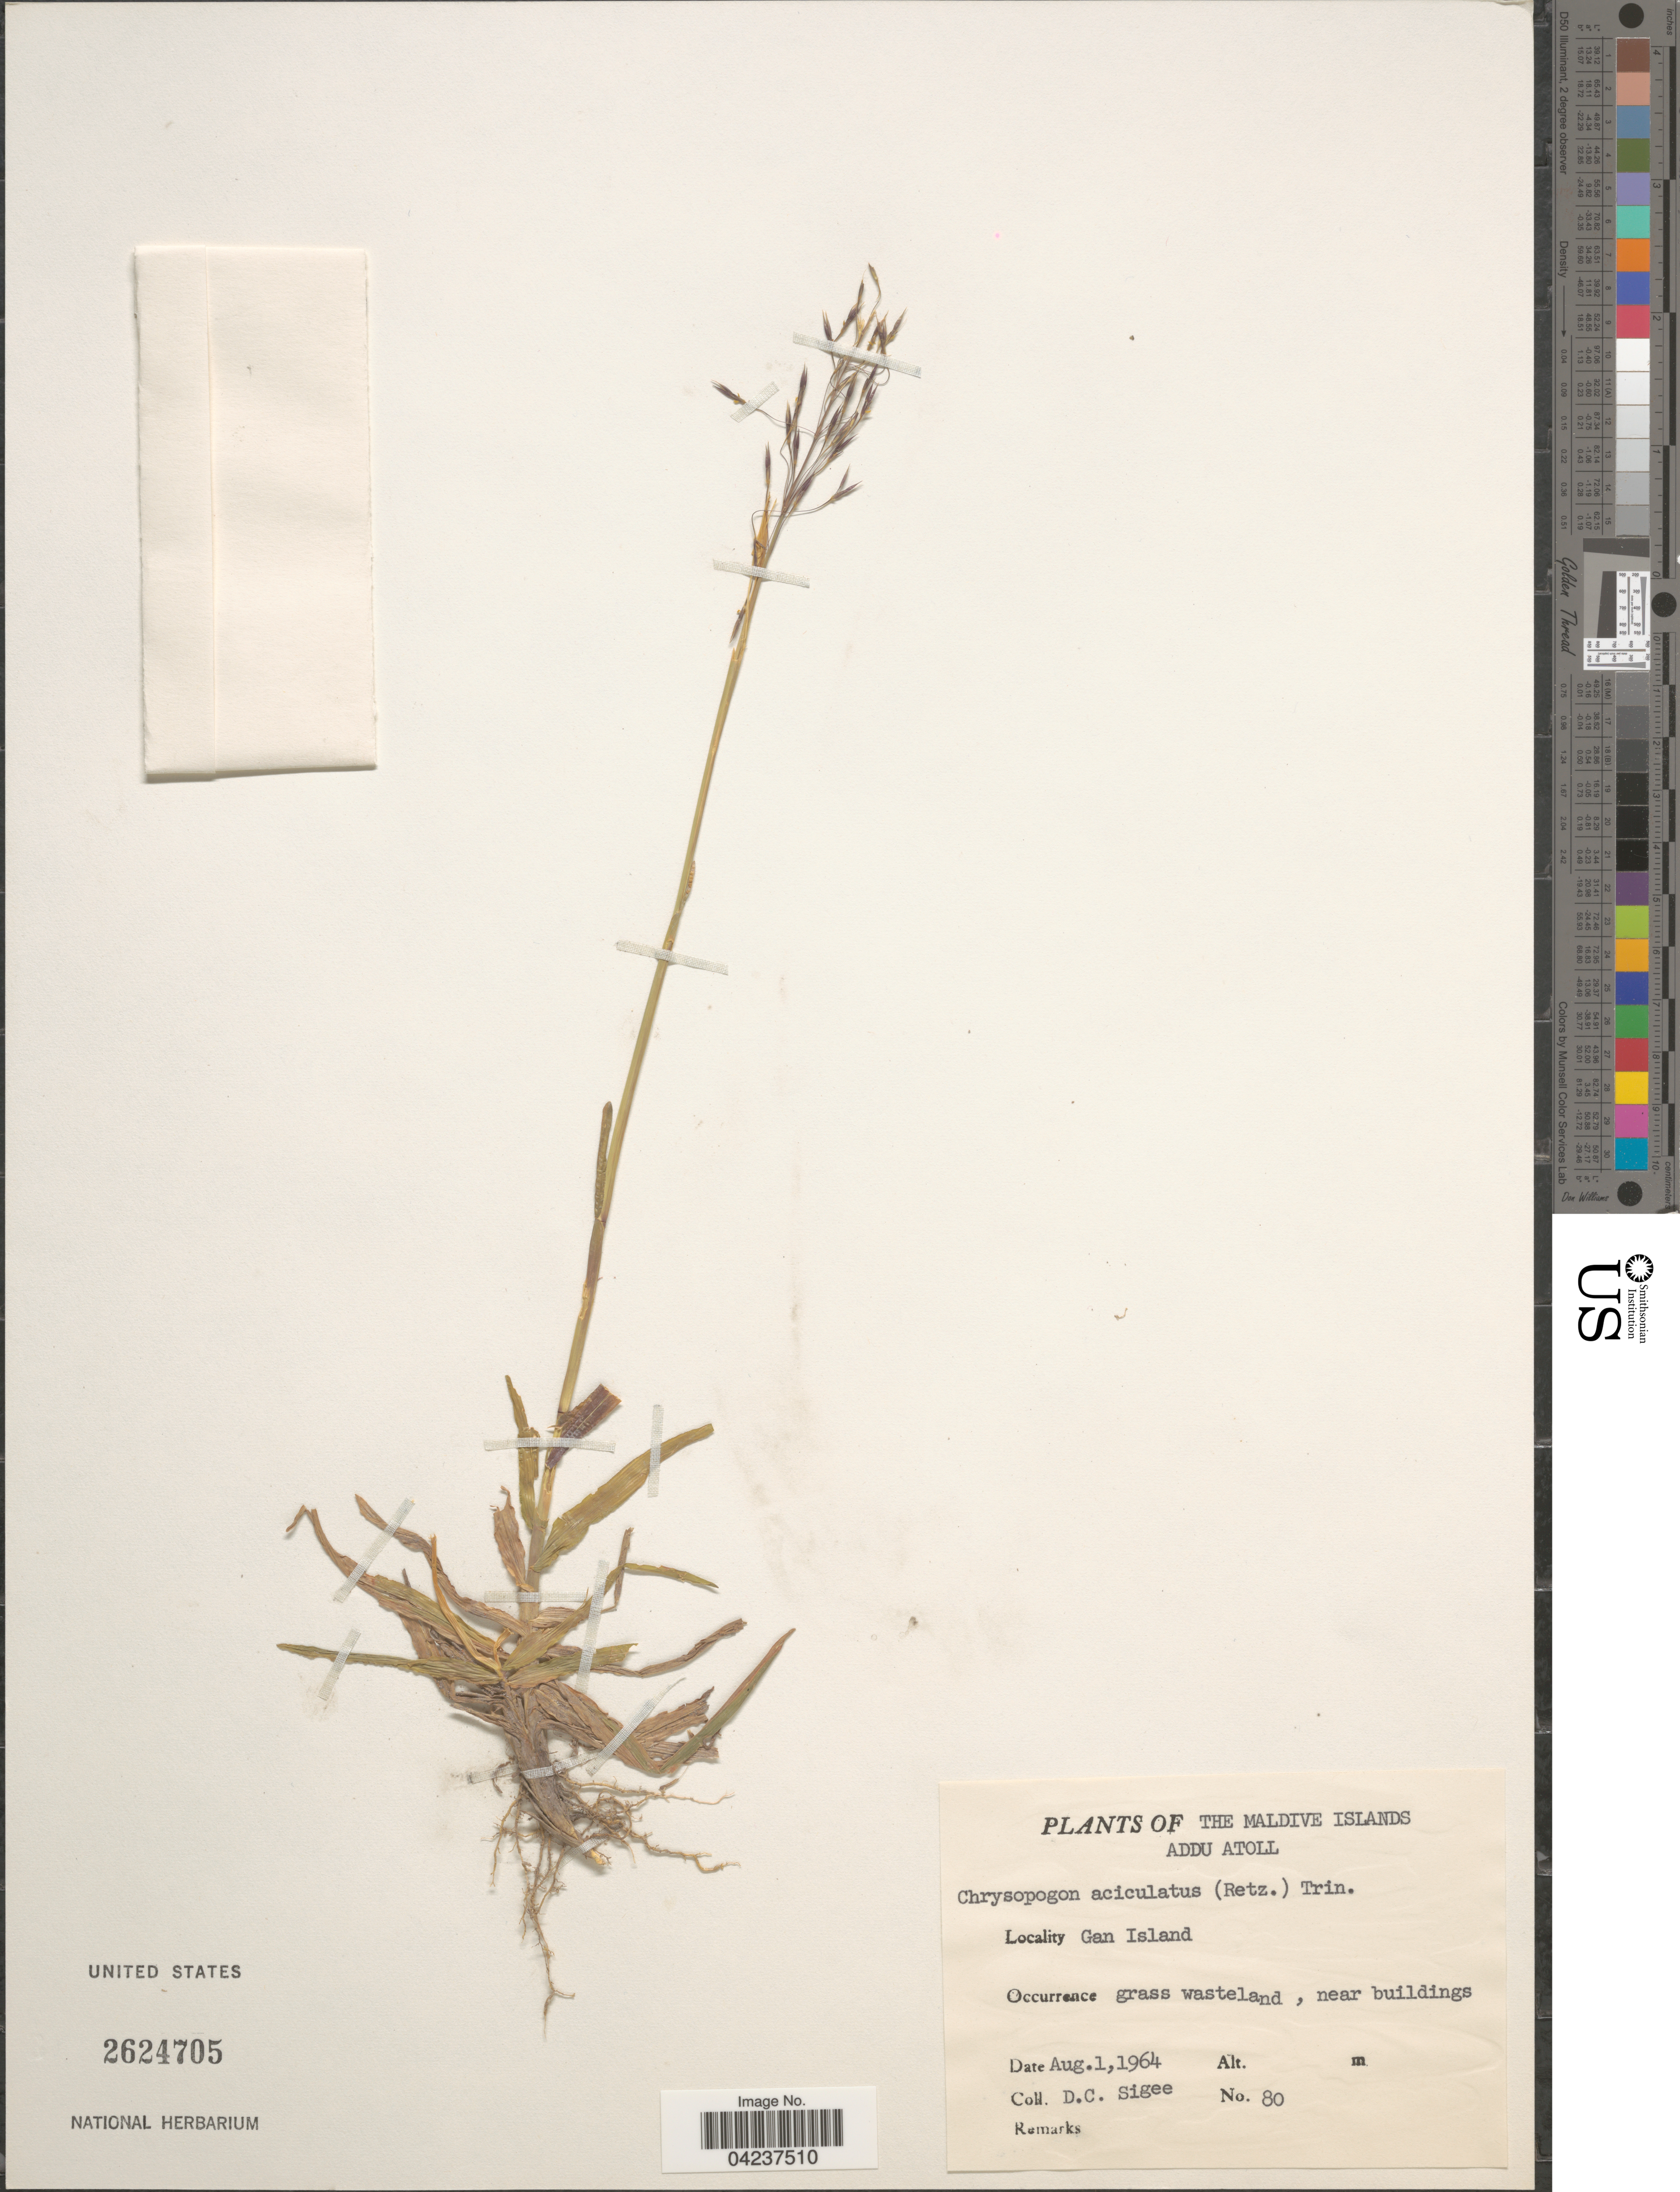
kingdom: Plantae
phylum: Tracheophyta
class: Liliopsida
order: Poales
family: Poaceae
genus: Chrysopogon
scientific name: Chrysopogon aciculatus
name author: (Retz.) Trin.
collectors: D. C. Sigee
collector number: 80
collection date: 1964-08-01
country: Maldive Islands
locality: Addu Atoll. Gan Island.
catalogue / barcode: US 2624705